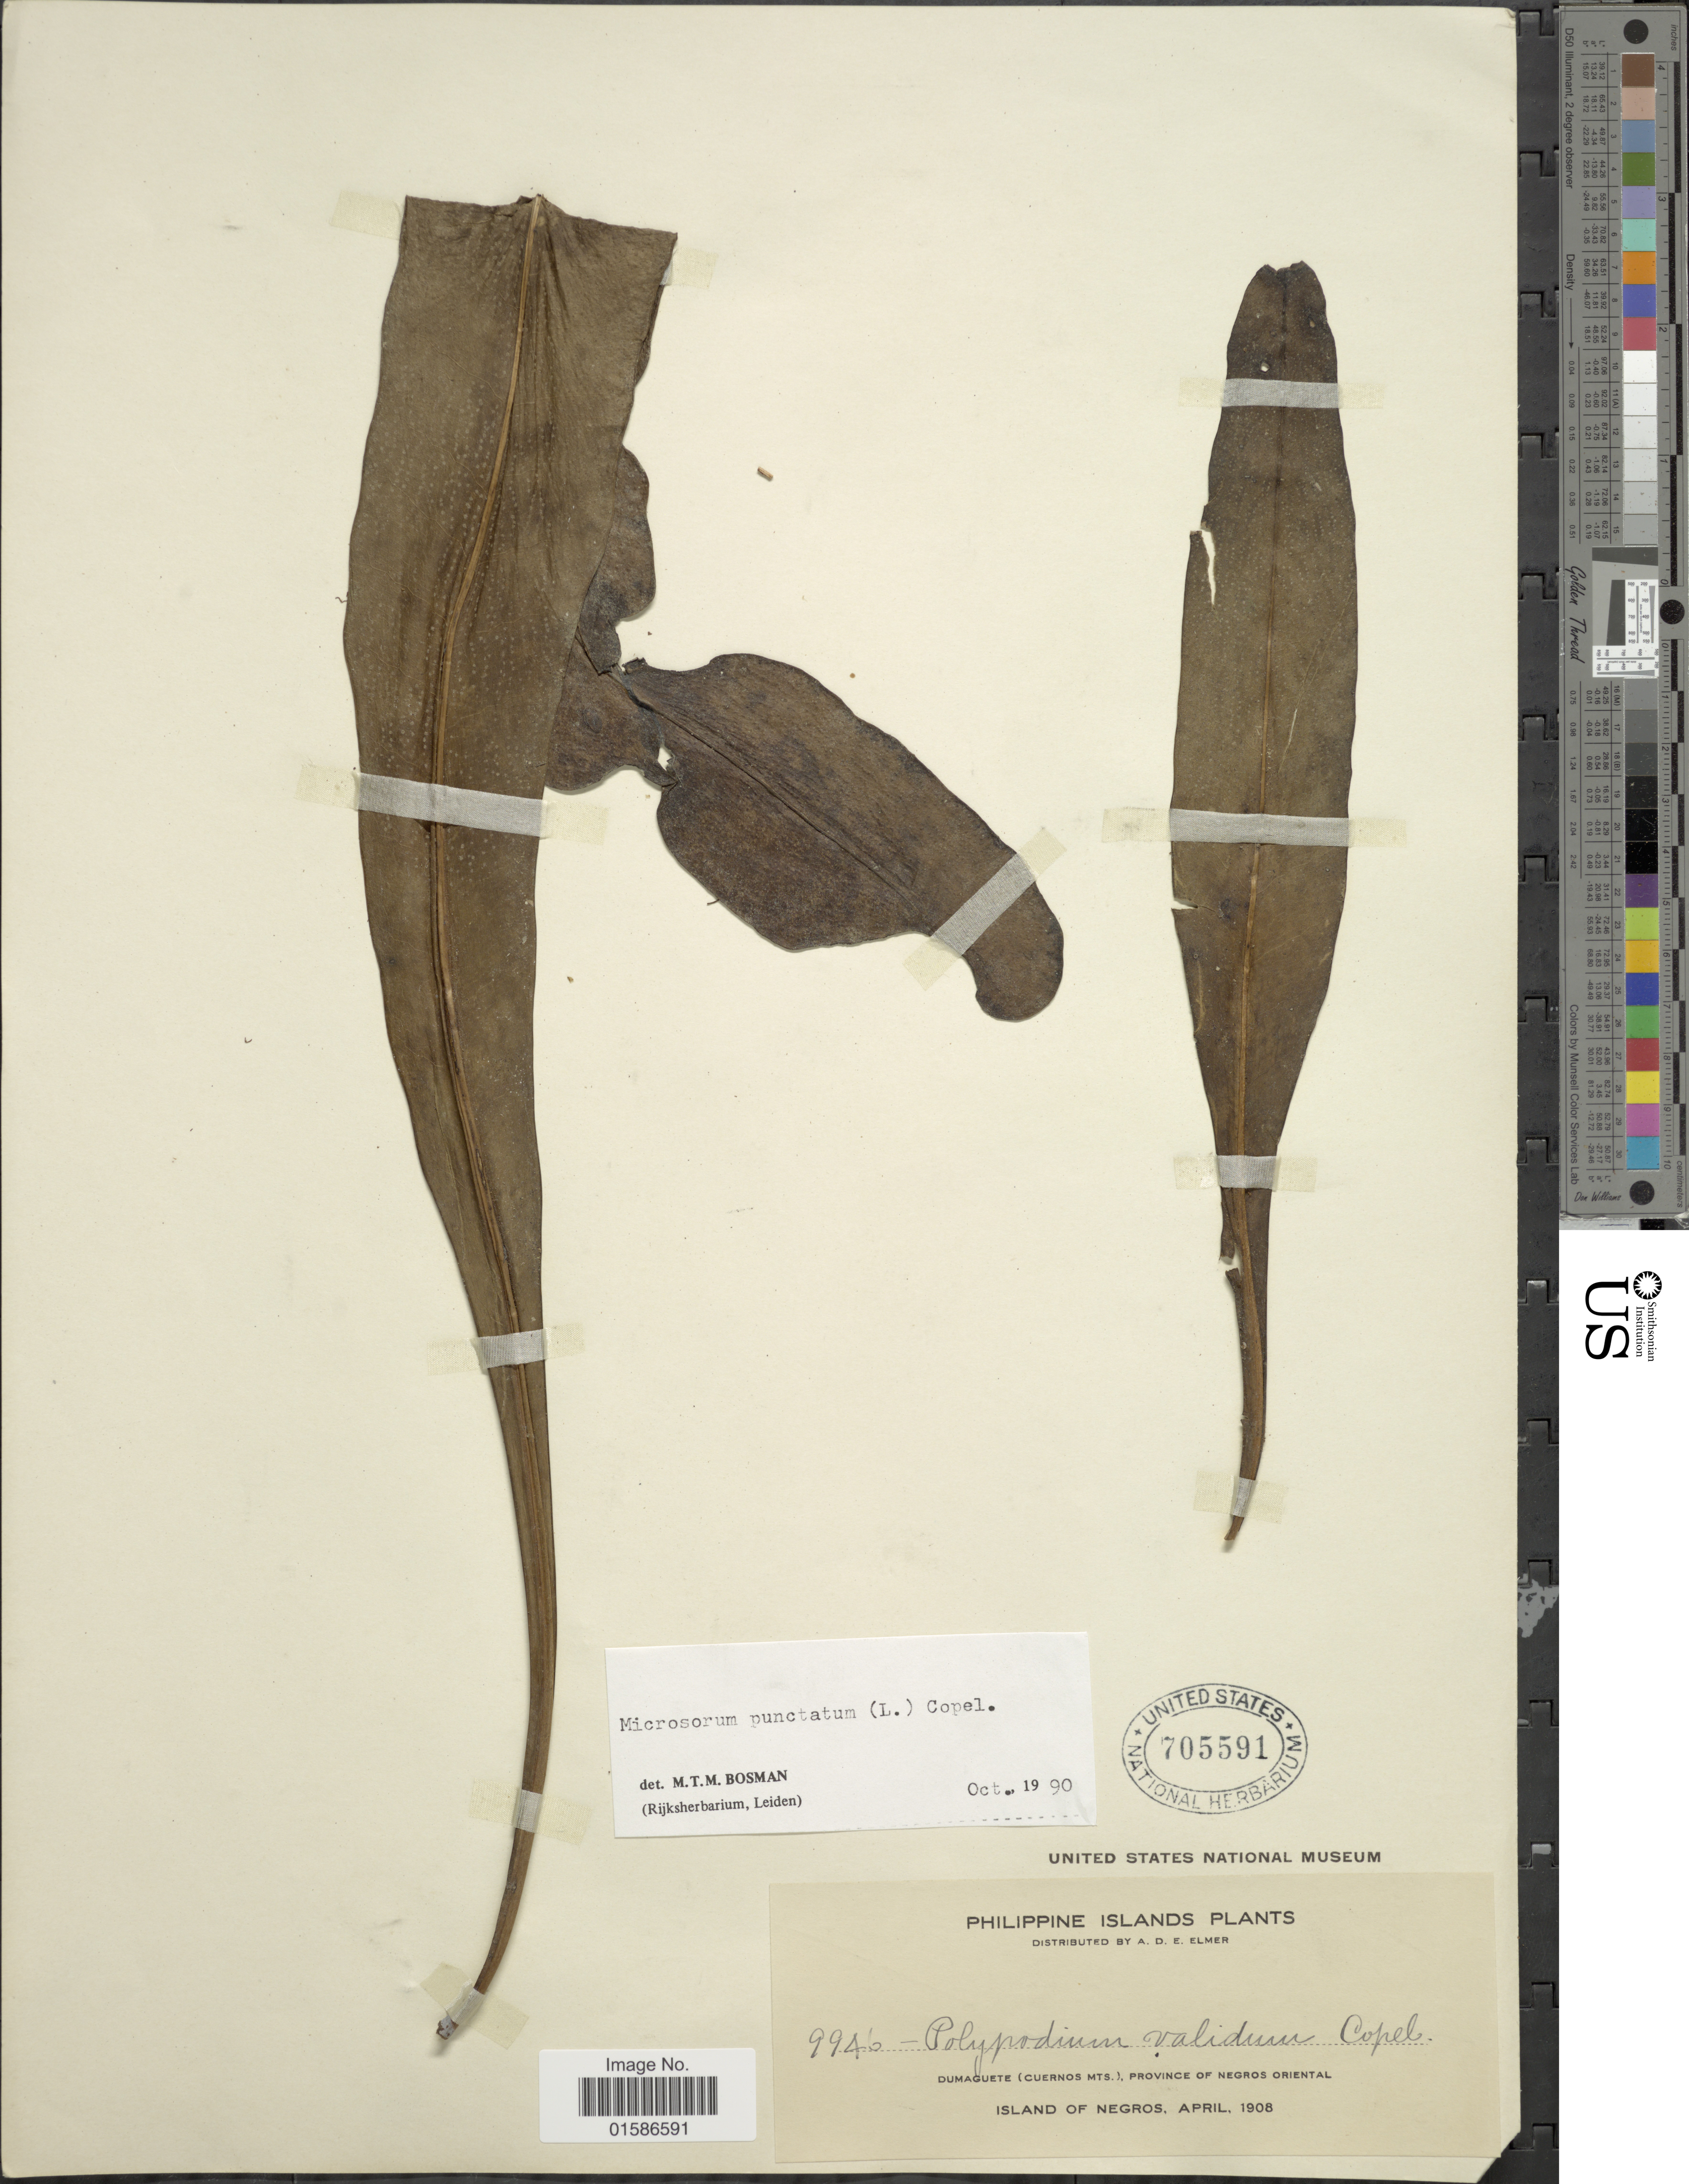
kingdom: Plantae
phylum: Tracheophyta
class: Polypodiopsida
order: Polypodiales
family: Polypodiaceae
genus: Microsorum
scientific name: Microsorum punctatum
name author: (L.) Copel.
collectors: A. D. E. Elmer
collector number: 9946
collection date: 1908-04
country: Philippines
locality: Philippine Islands, Dumaguete (Cuernos Mts.) , Province of Negros Oriental, Island of Negros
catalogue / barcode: US 705591